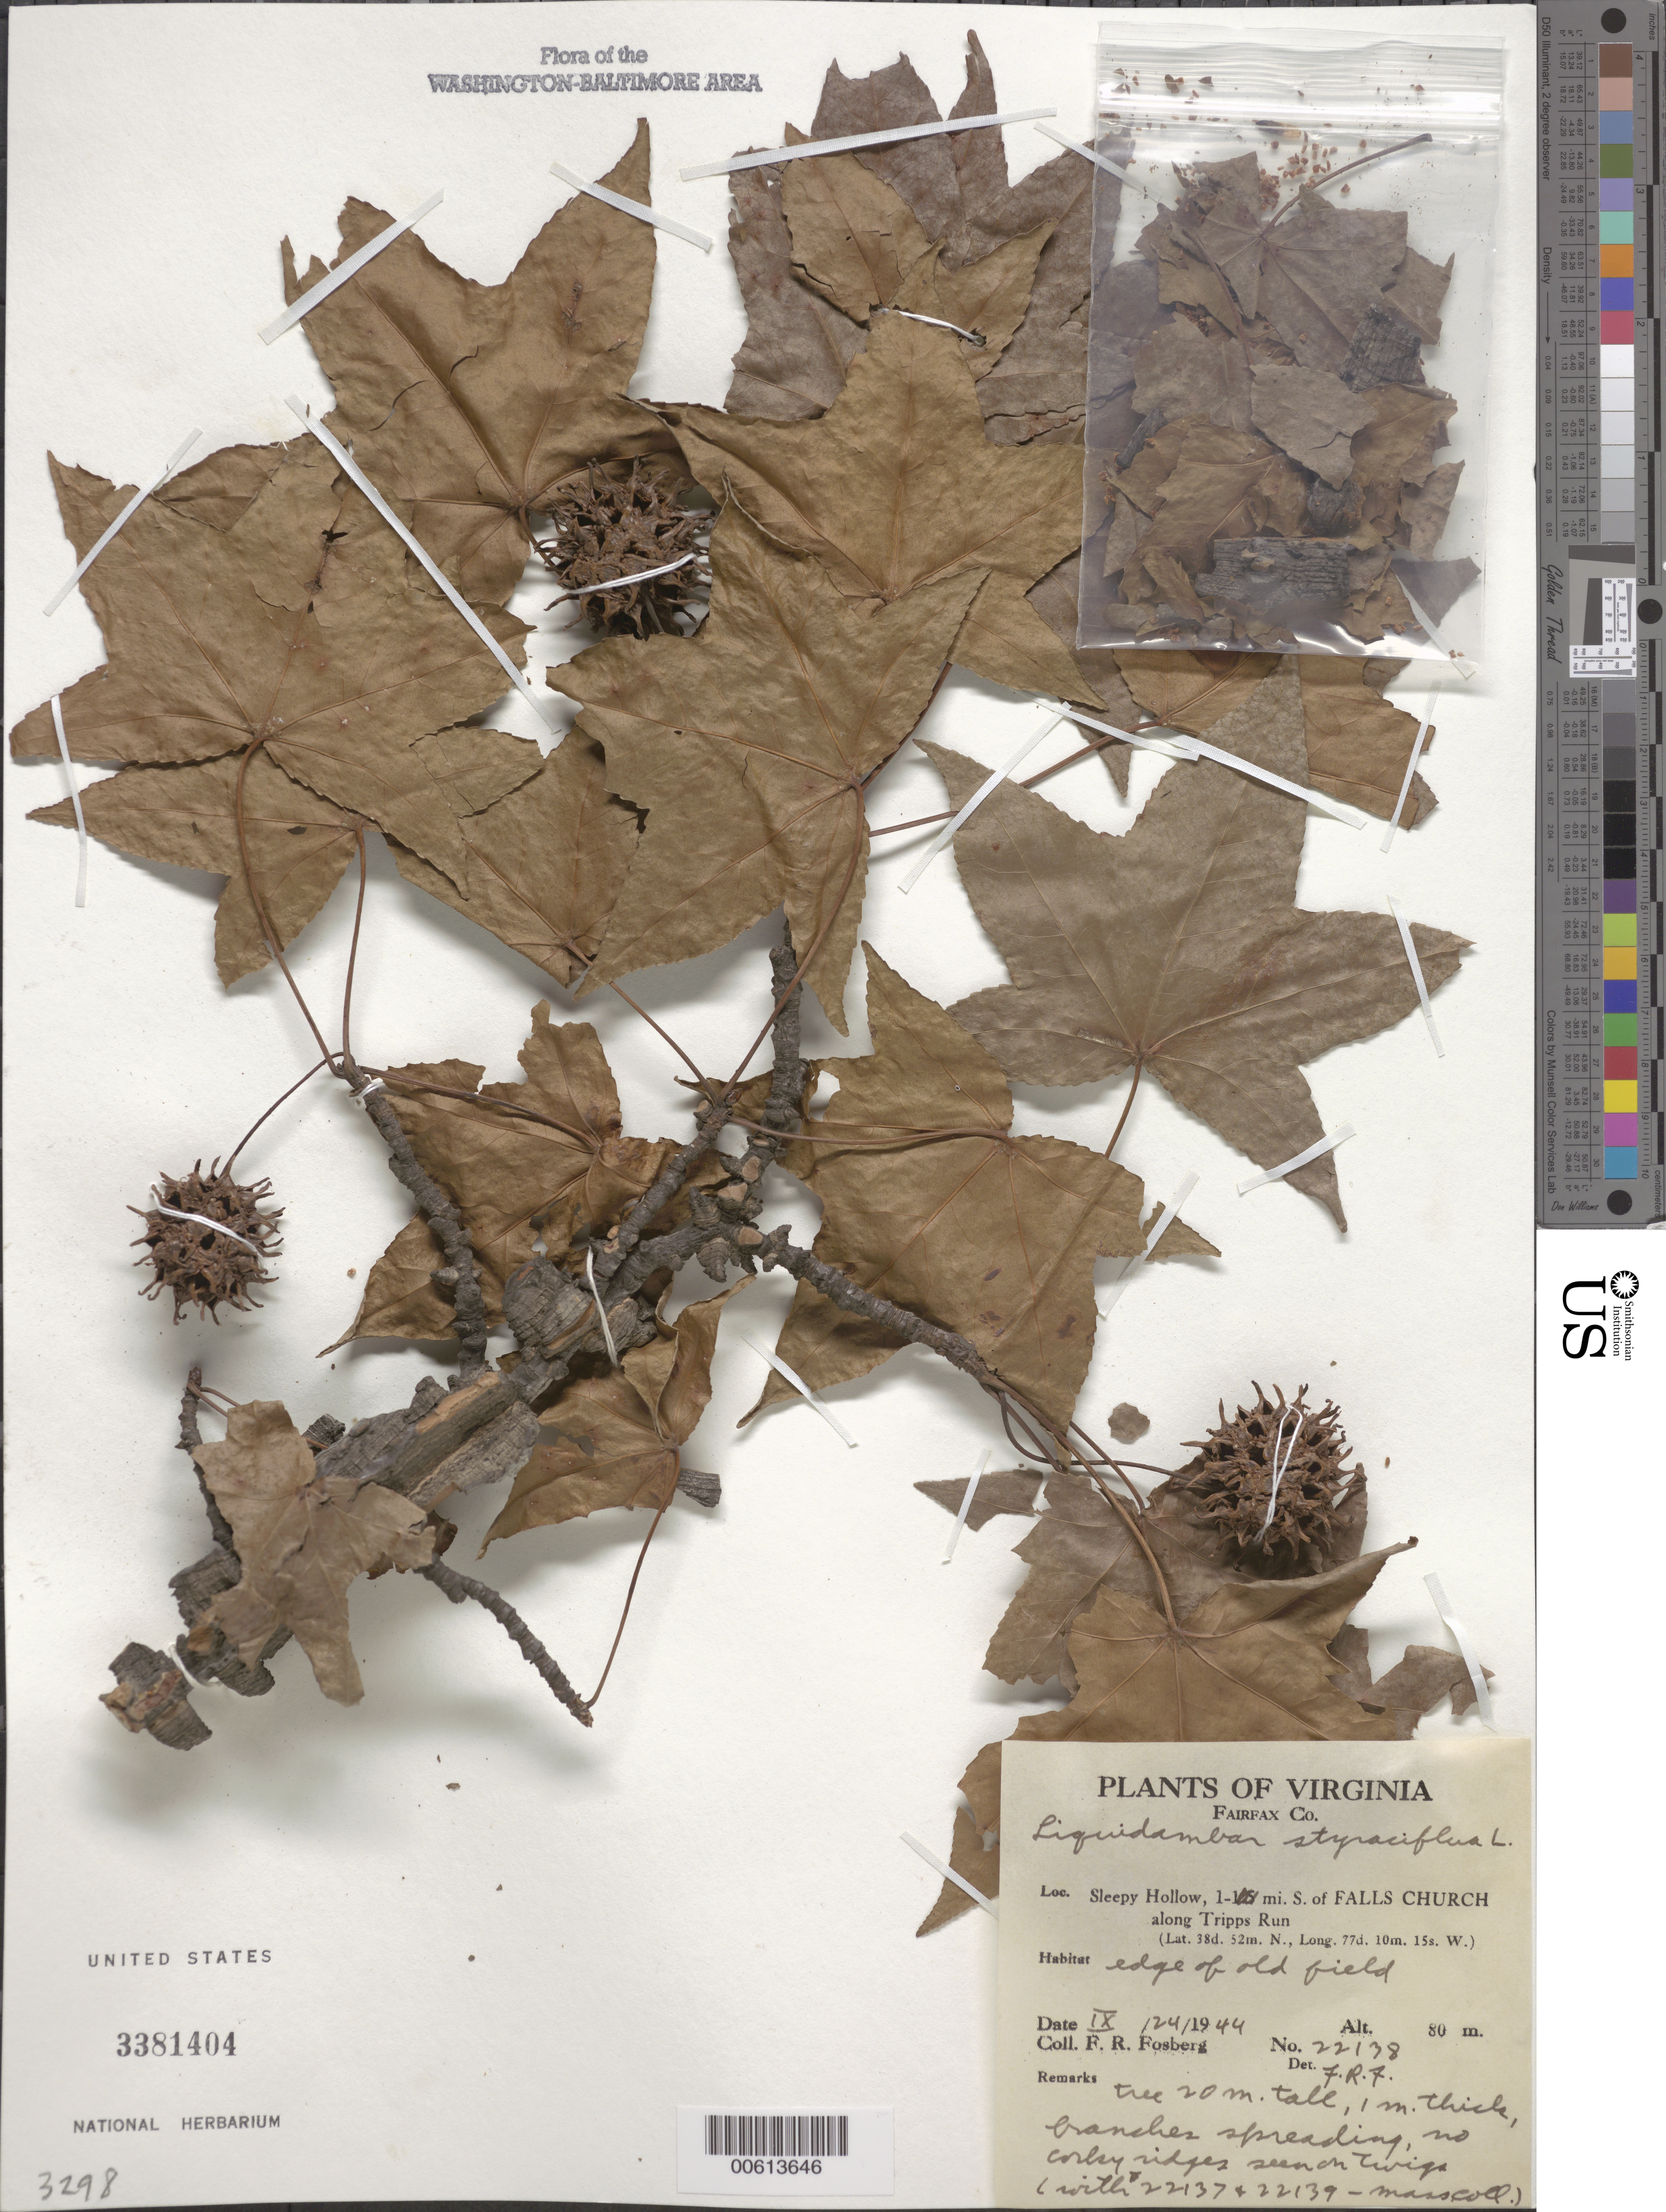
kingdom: Plantae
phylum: Tracheophyta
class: Magnoliopsida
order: Saxifragales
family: Altingiaceae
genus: Liquidambar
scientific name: Liquidambar styraciflua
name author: L.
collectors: F. R. Fosberg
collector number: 23138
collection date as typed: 24 Sep 1944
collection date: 1944-09-24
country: United States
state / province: Virginia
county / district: Fairfax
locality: Sleepy Hollow, S of Falls Church along Tripps Run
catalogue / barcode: US 3381404